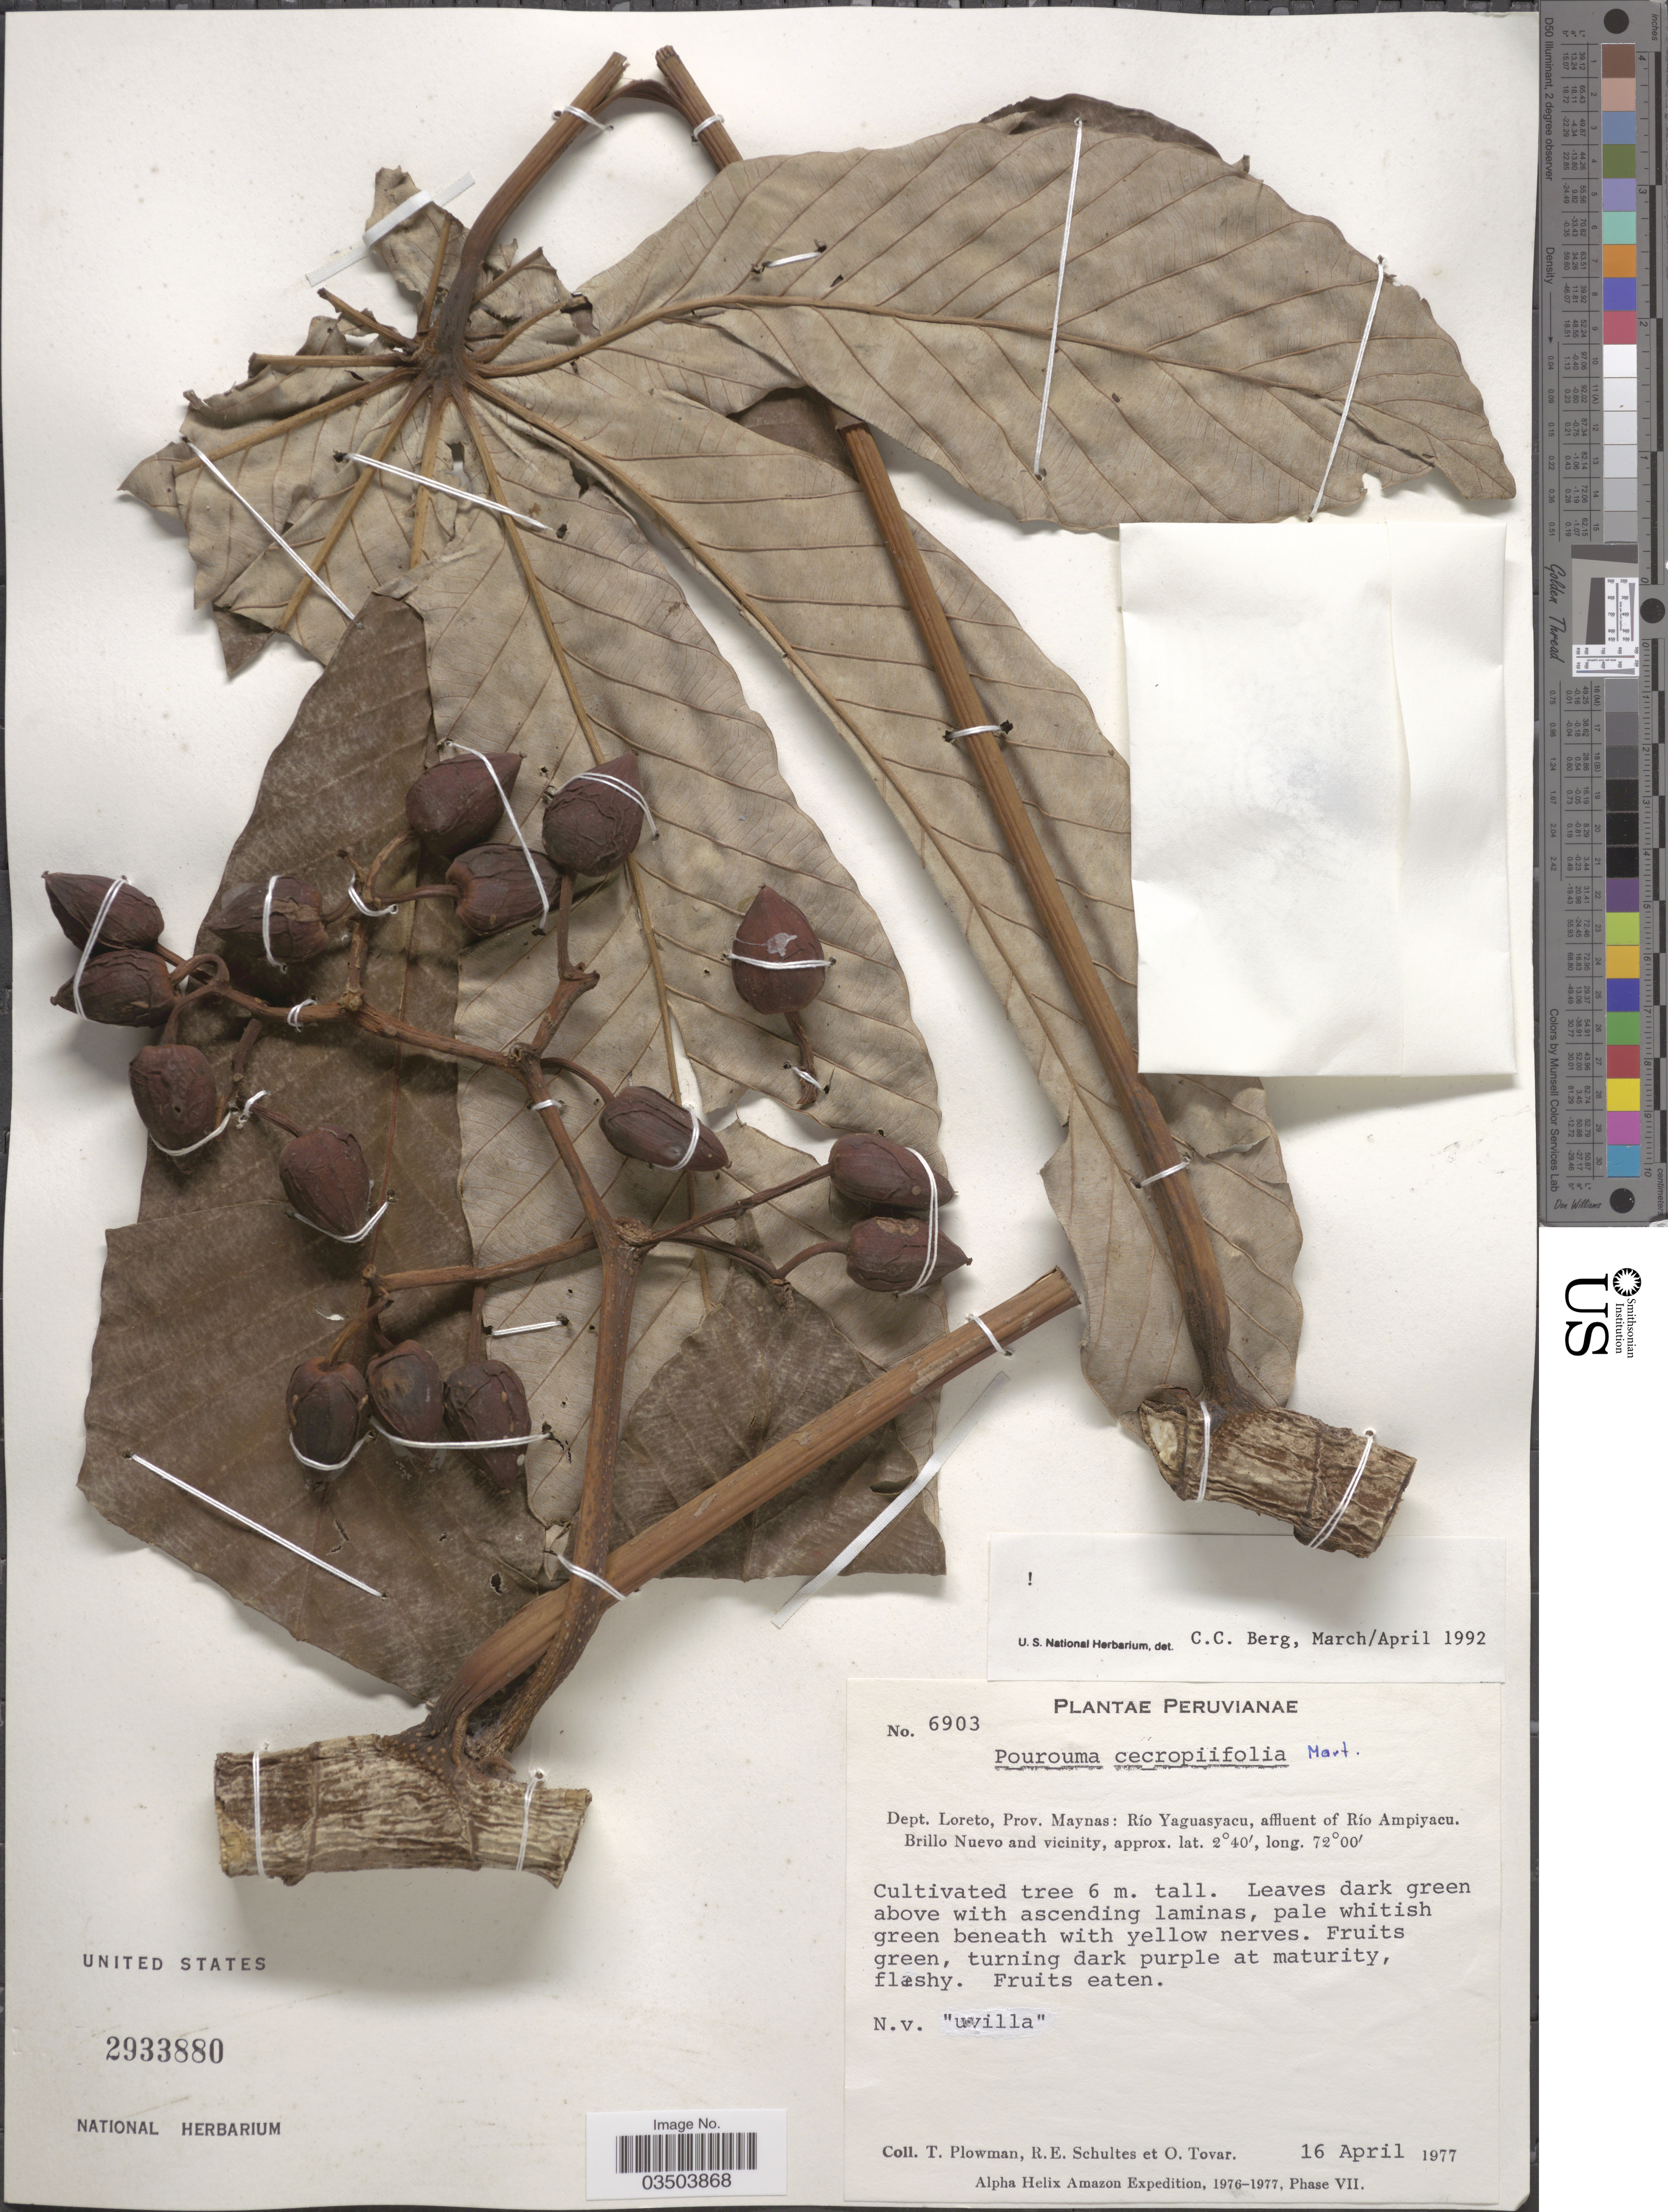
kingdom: Plantae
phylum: Tracheophyta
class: Magnoliopsida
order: Rosales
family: Urticaceae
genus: Pourouma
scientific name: Pourouma cecropiifolia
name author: Mart.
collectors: T. Plowman, R. E. Schultes & Ó. Tovar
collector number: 6903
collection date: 1977-04-16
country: Peru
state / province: Loreto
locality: Dept. Loreto, Prov. Maynas: Río Yaguasyacu, affluent of Río Ampiyacu. Brillo Nuevo and vicinity.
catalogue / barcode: US 2933880